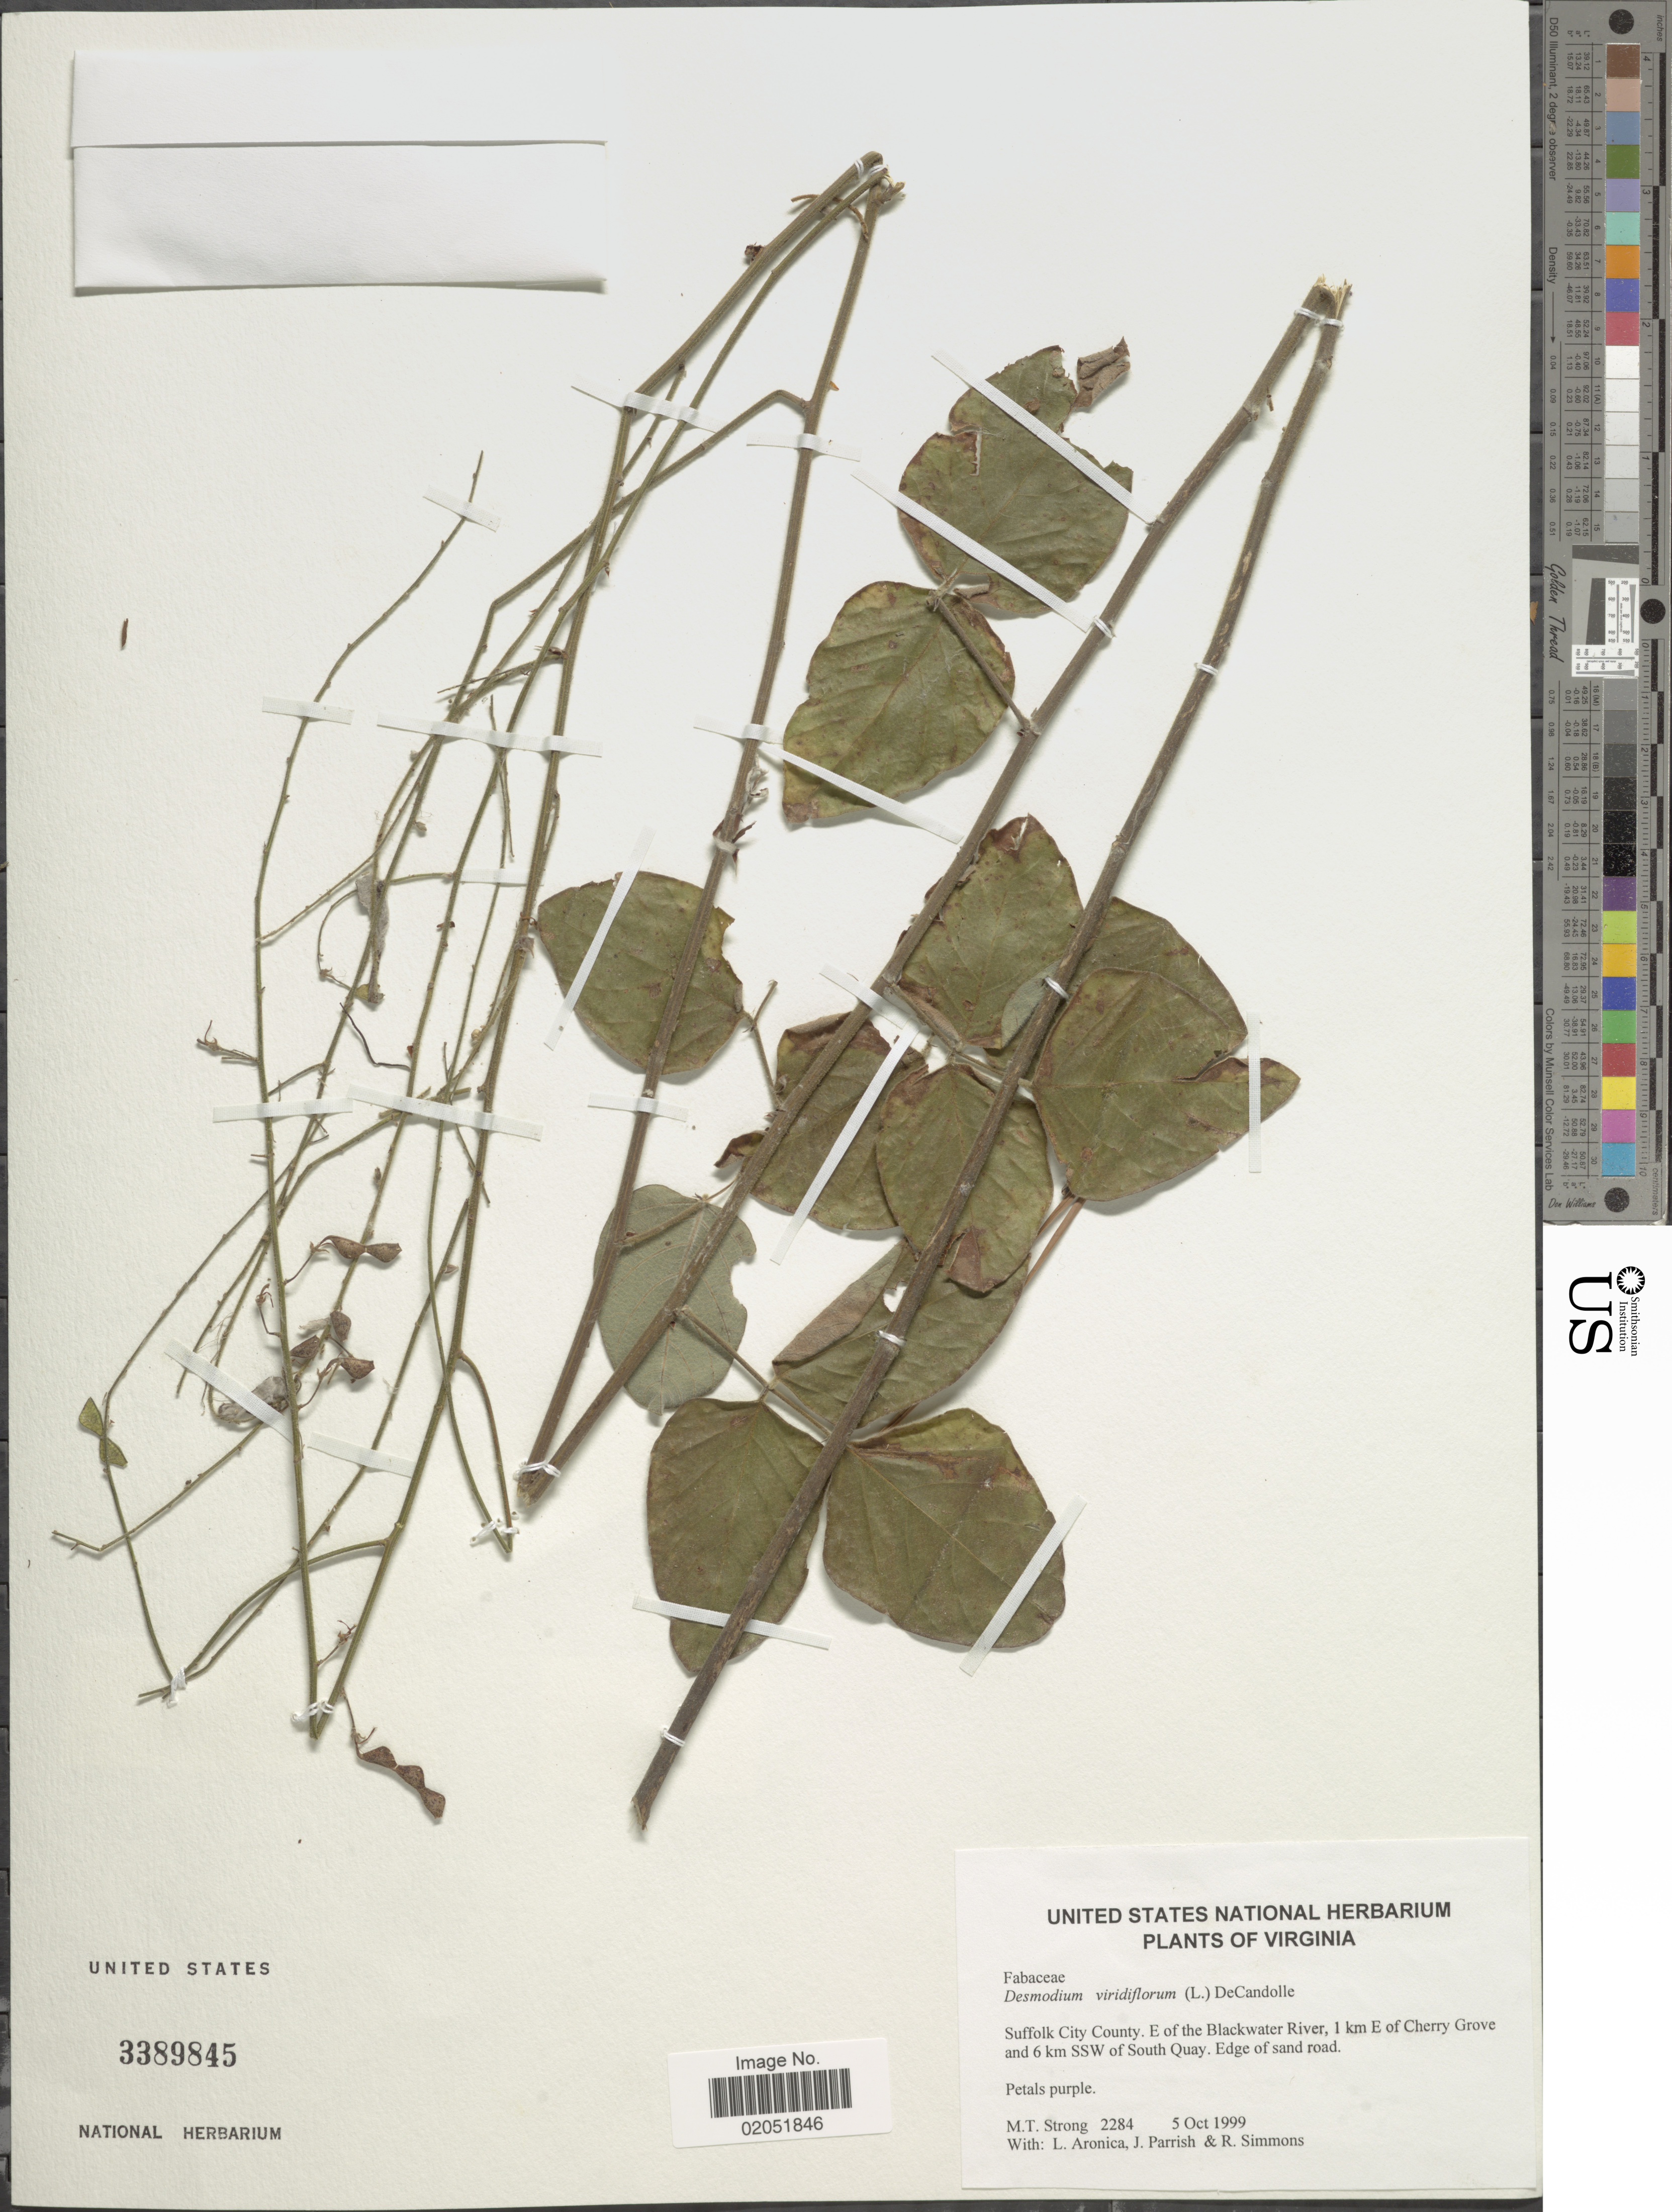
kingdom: Plantae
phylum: Tracheophyta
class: Magnoliopsida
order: Fabales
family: Fabaceae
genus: Desmodium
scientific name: Desmodium viridiflorum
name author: (L.) DC.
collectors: M. T. Strong, L. Aronica, J. Parrish & R. Simmons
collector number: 2284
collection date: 1999-10-05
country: United States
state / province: Virginia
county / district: City of Suffolk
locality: E of the Blackwater River, 1 km E of Cherry Grove and 6 km SSW of South Quay. Edge of sand road.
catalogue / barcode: US 3389845